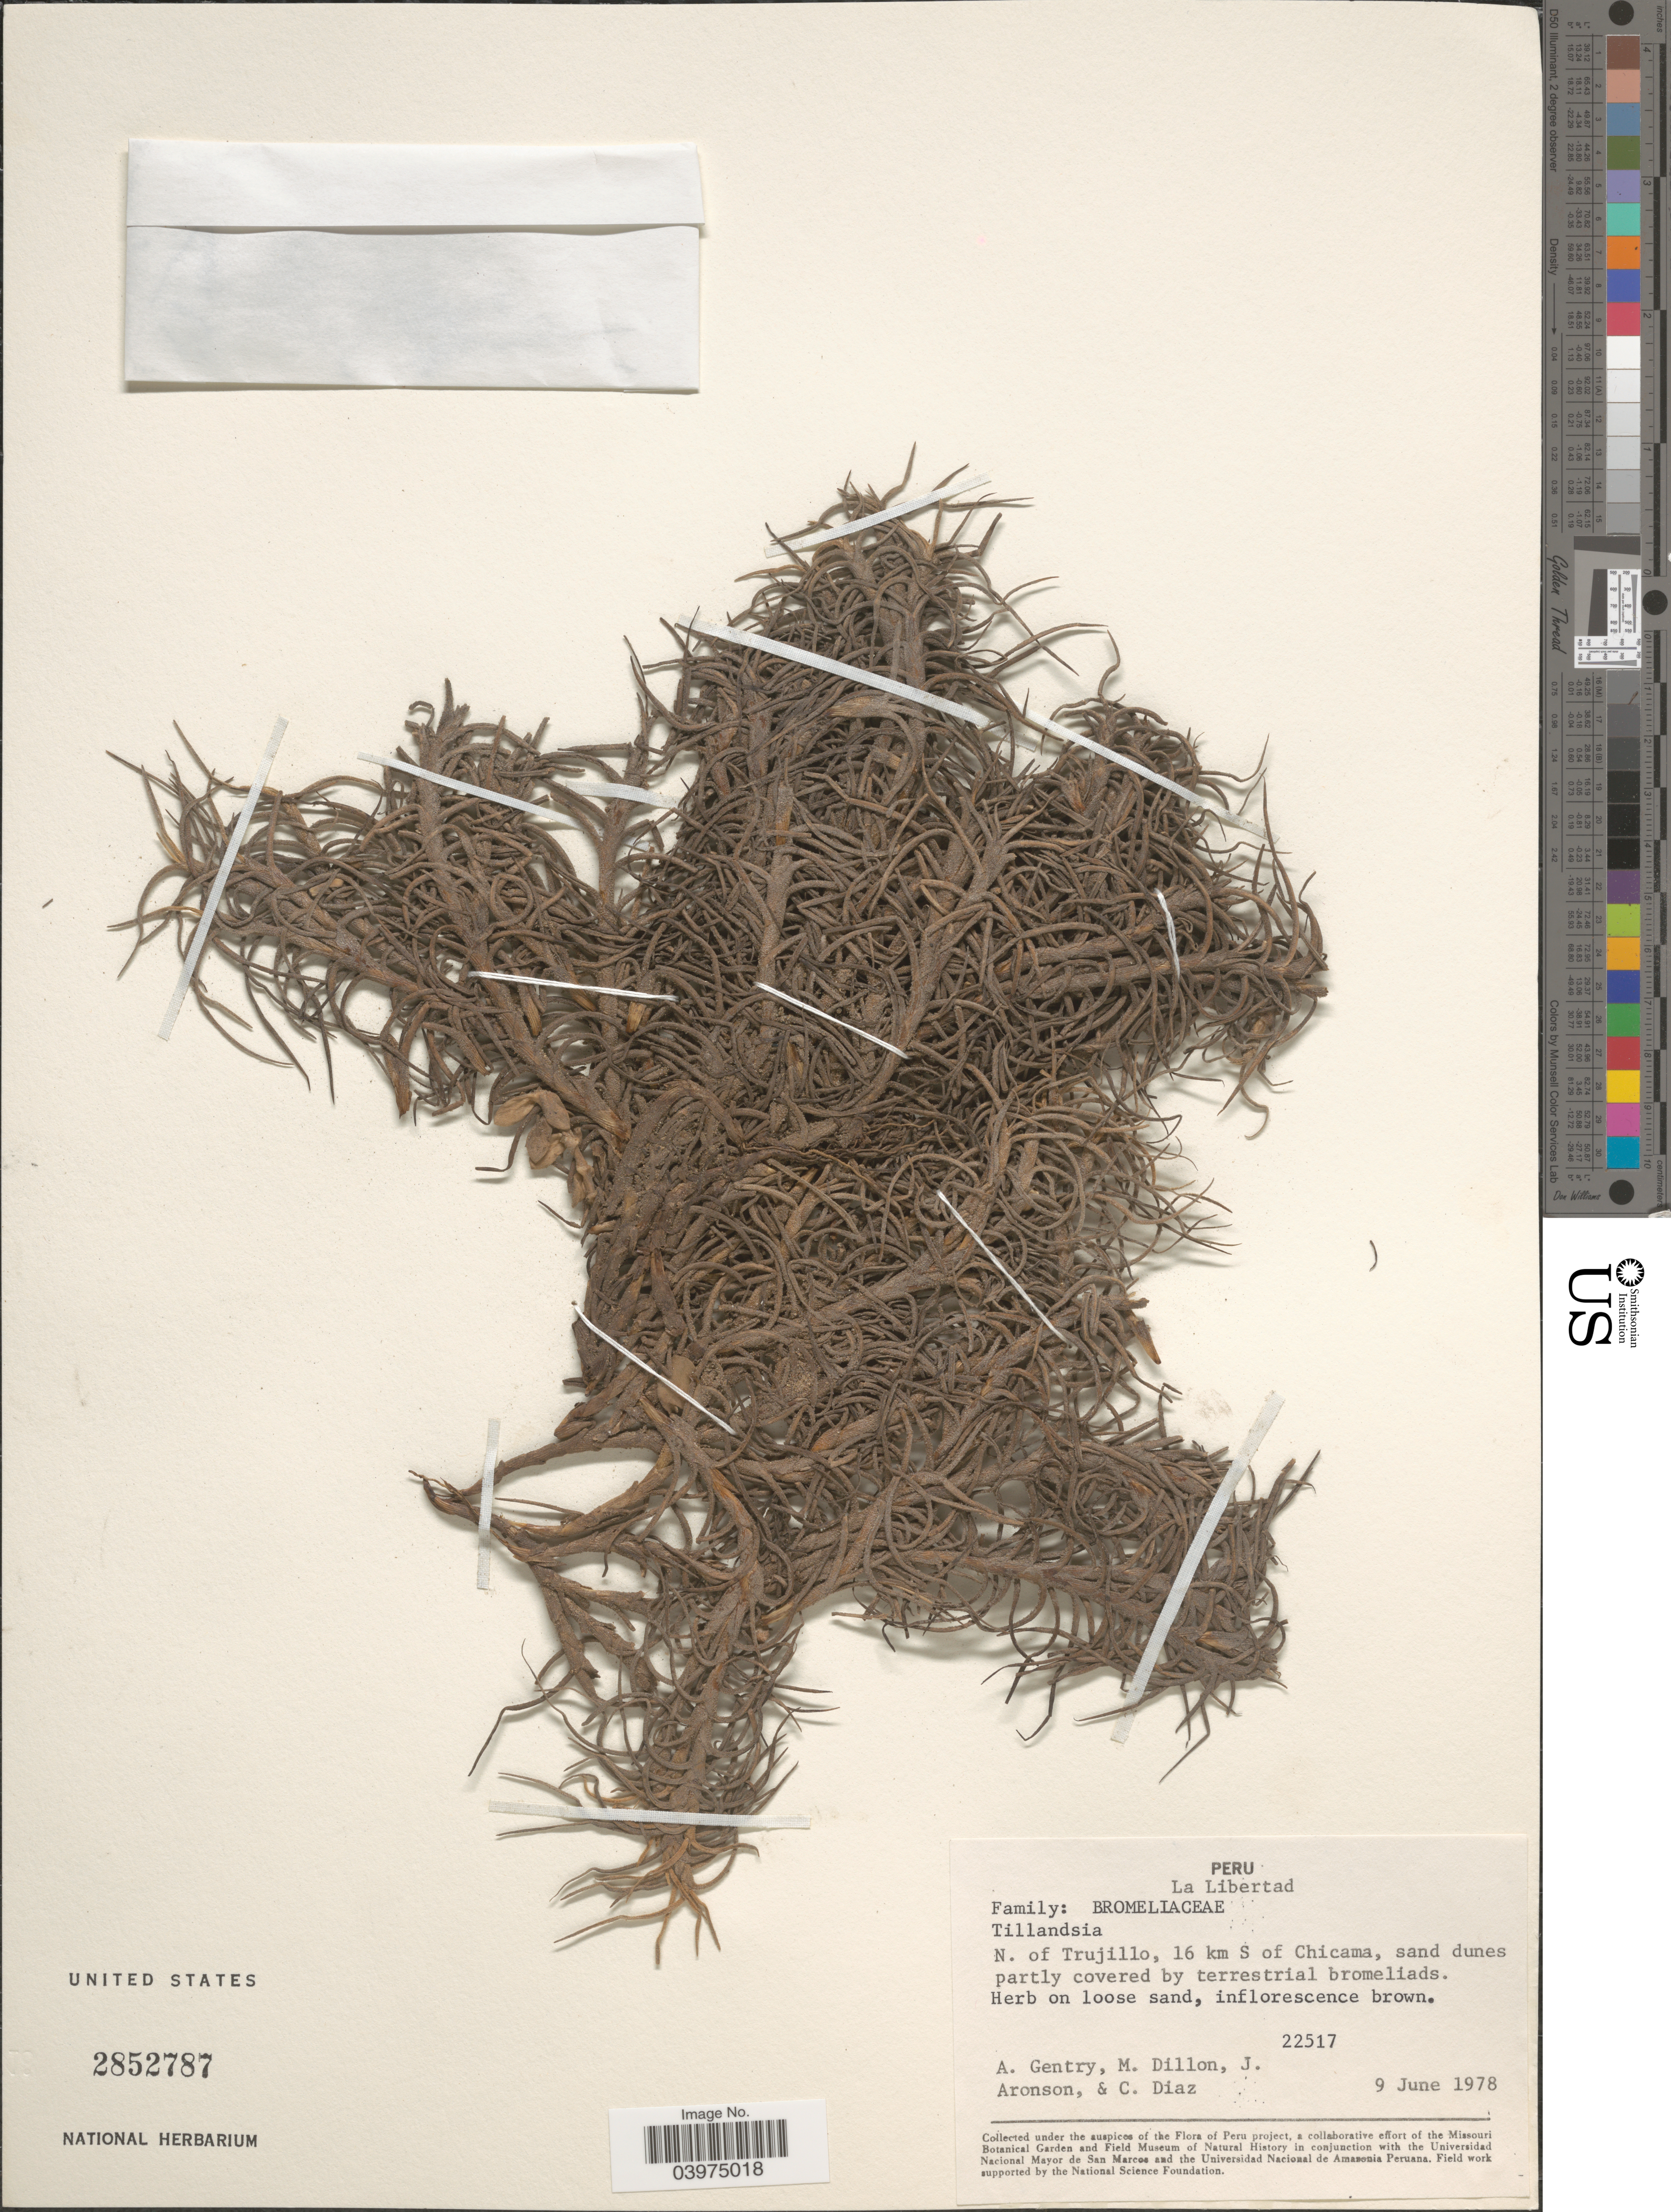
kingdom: Plantae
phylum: Tracheophyta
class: Liliopsida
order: Poales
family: Bromeliaceae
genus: Tillandsia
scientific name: Tillandsia sp.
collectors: A. H. Gentry, M. O. Dillon, J. Aronson & C. Díaz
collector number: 22517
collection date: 1978-06-09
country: Peru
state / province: La Libertad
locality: N. of Trujillo, 16 km S of Chicama.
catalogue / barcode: US 2852787